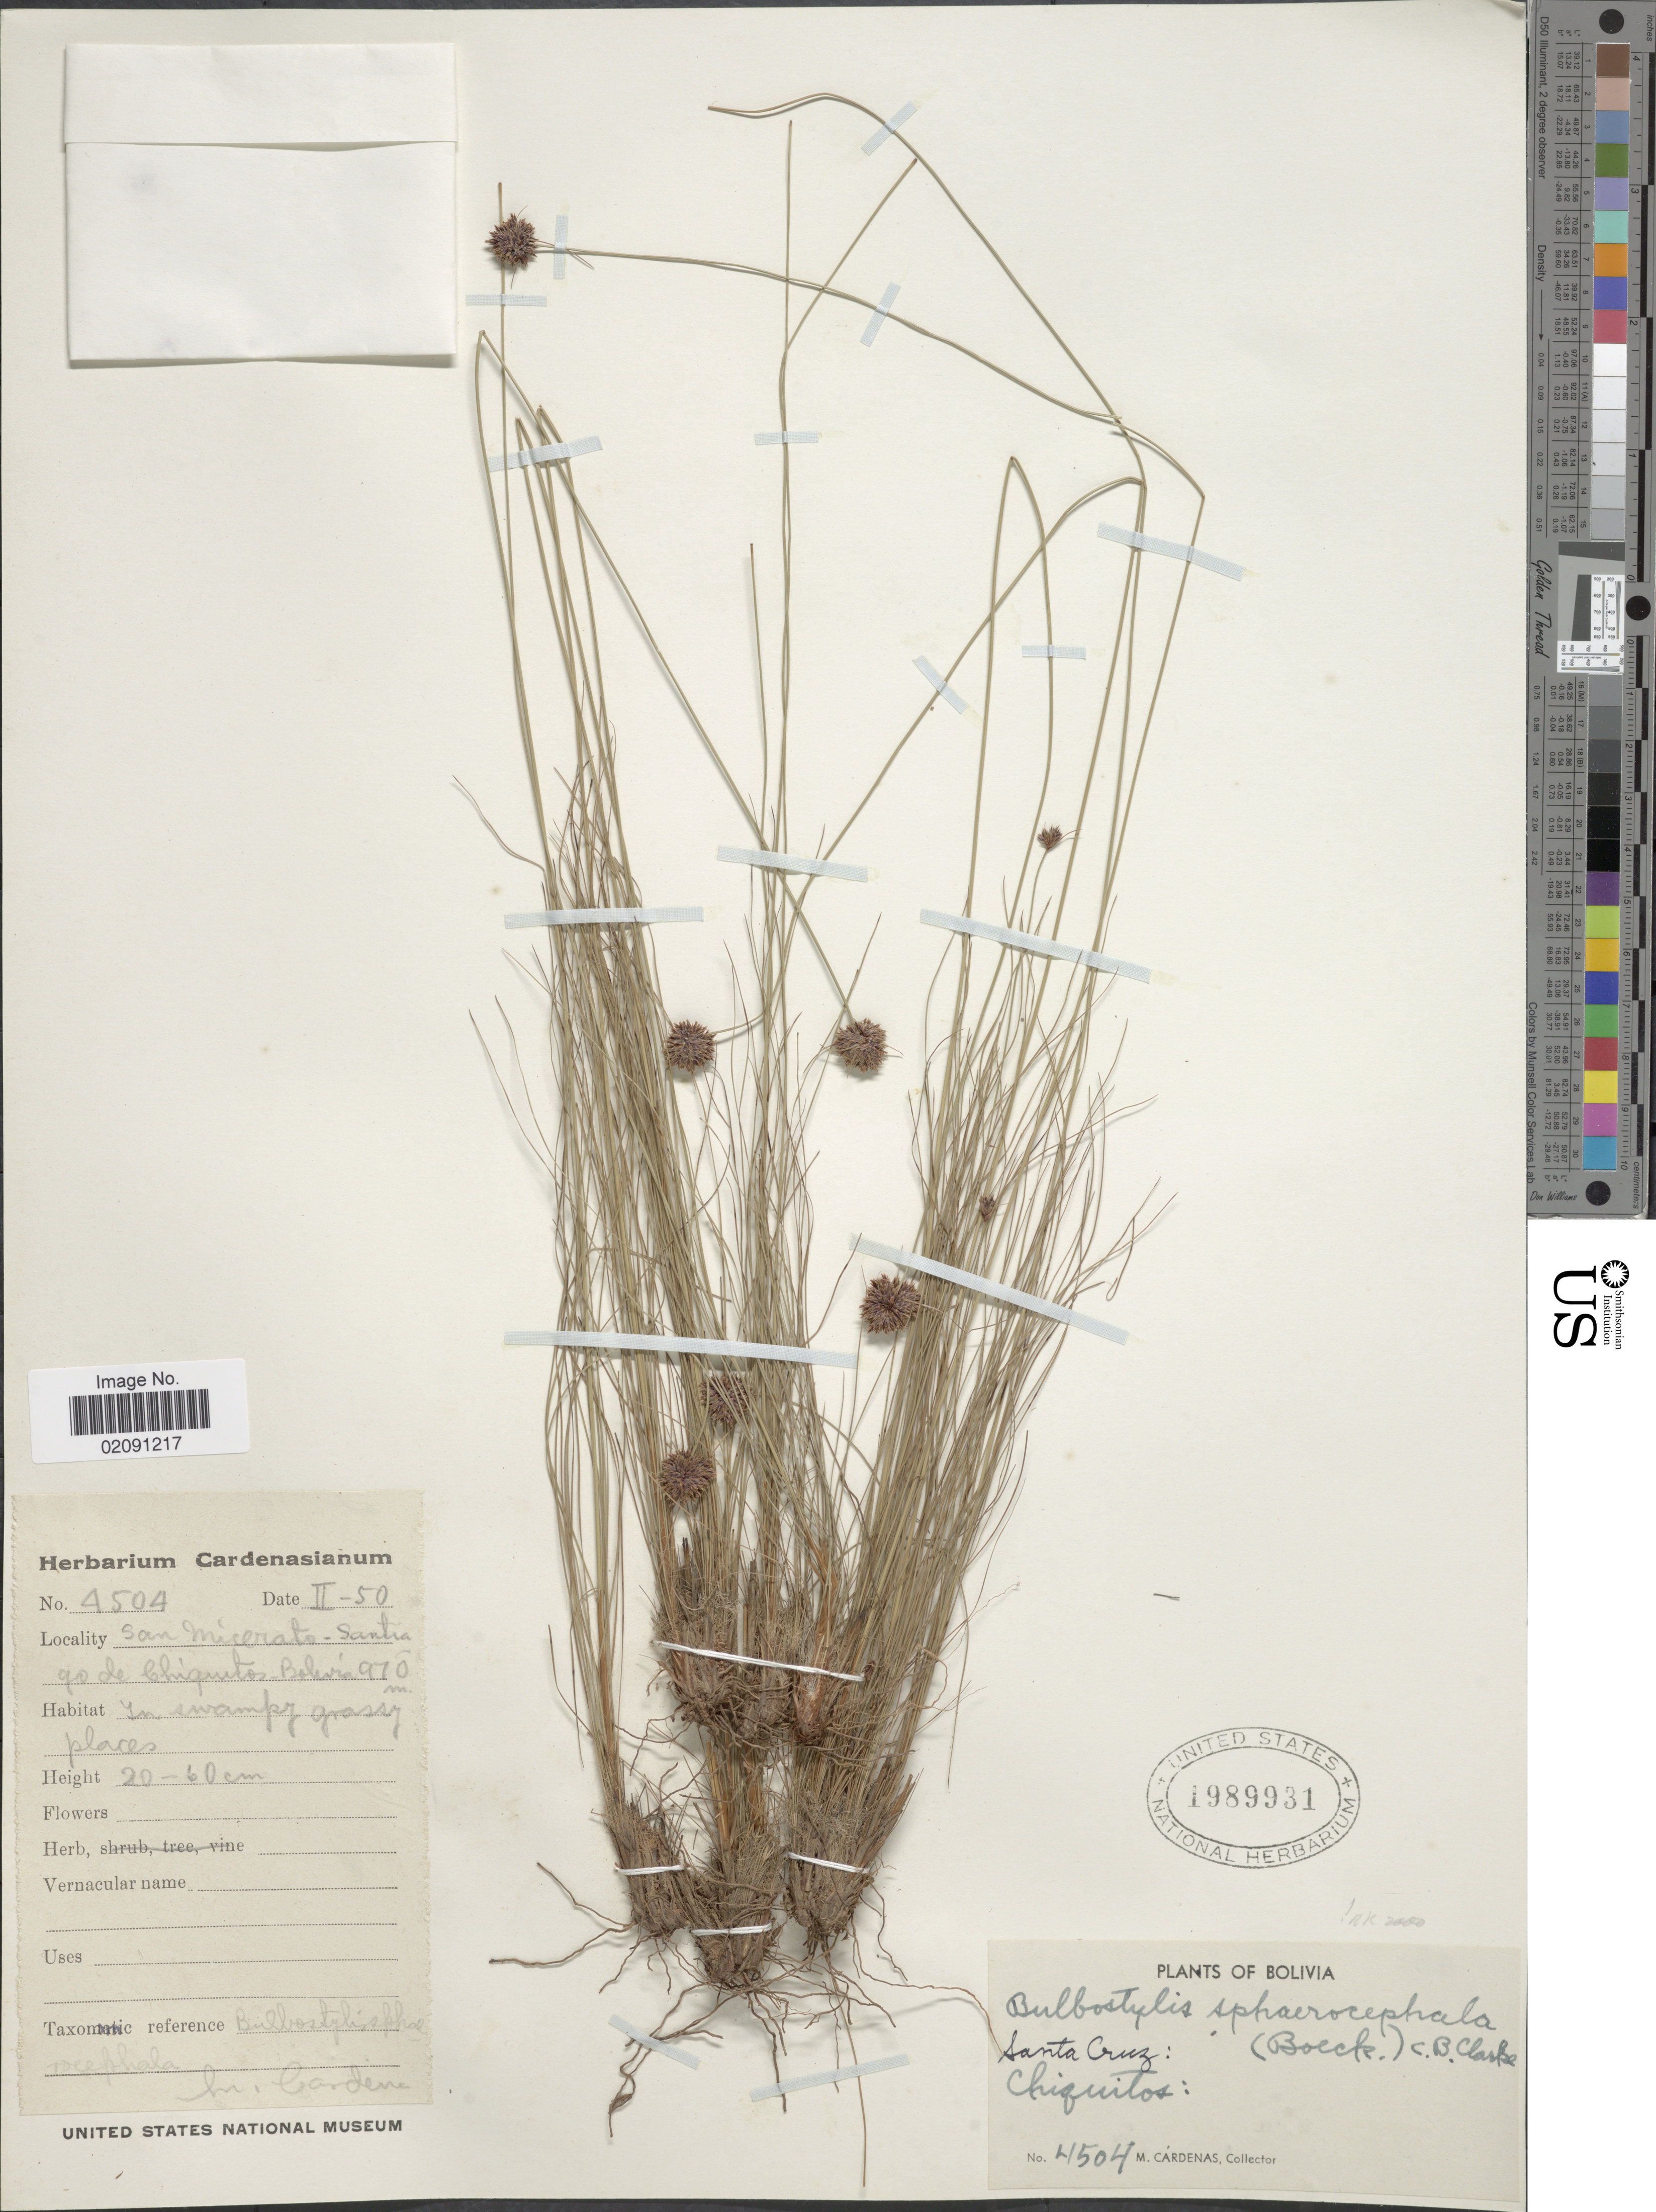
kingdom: Plantae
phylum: Tracheophyta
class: Liliopsida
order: Poales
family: Cyperaceae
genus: Bulbostylis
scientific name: Bulbostylis sphaerocephala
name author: (Boeckeler) Lindm.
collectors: M. Cárdenas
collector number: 4504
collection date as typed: Transcribed d/m/y: /2/50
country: Bolivia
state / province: Santa Cruz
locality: Chiquitos, San Micerato, Santiago de Chiquitos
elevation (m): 970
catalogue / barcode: US 1989931